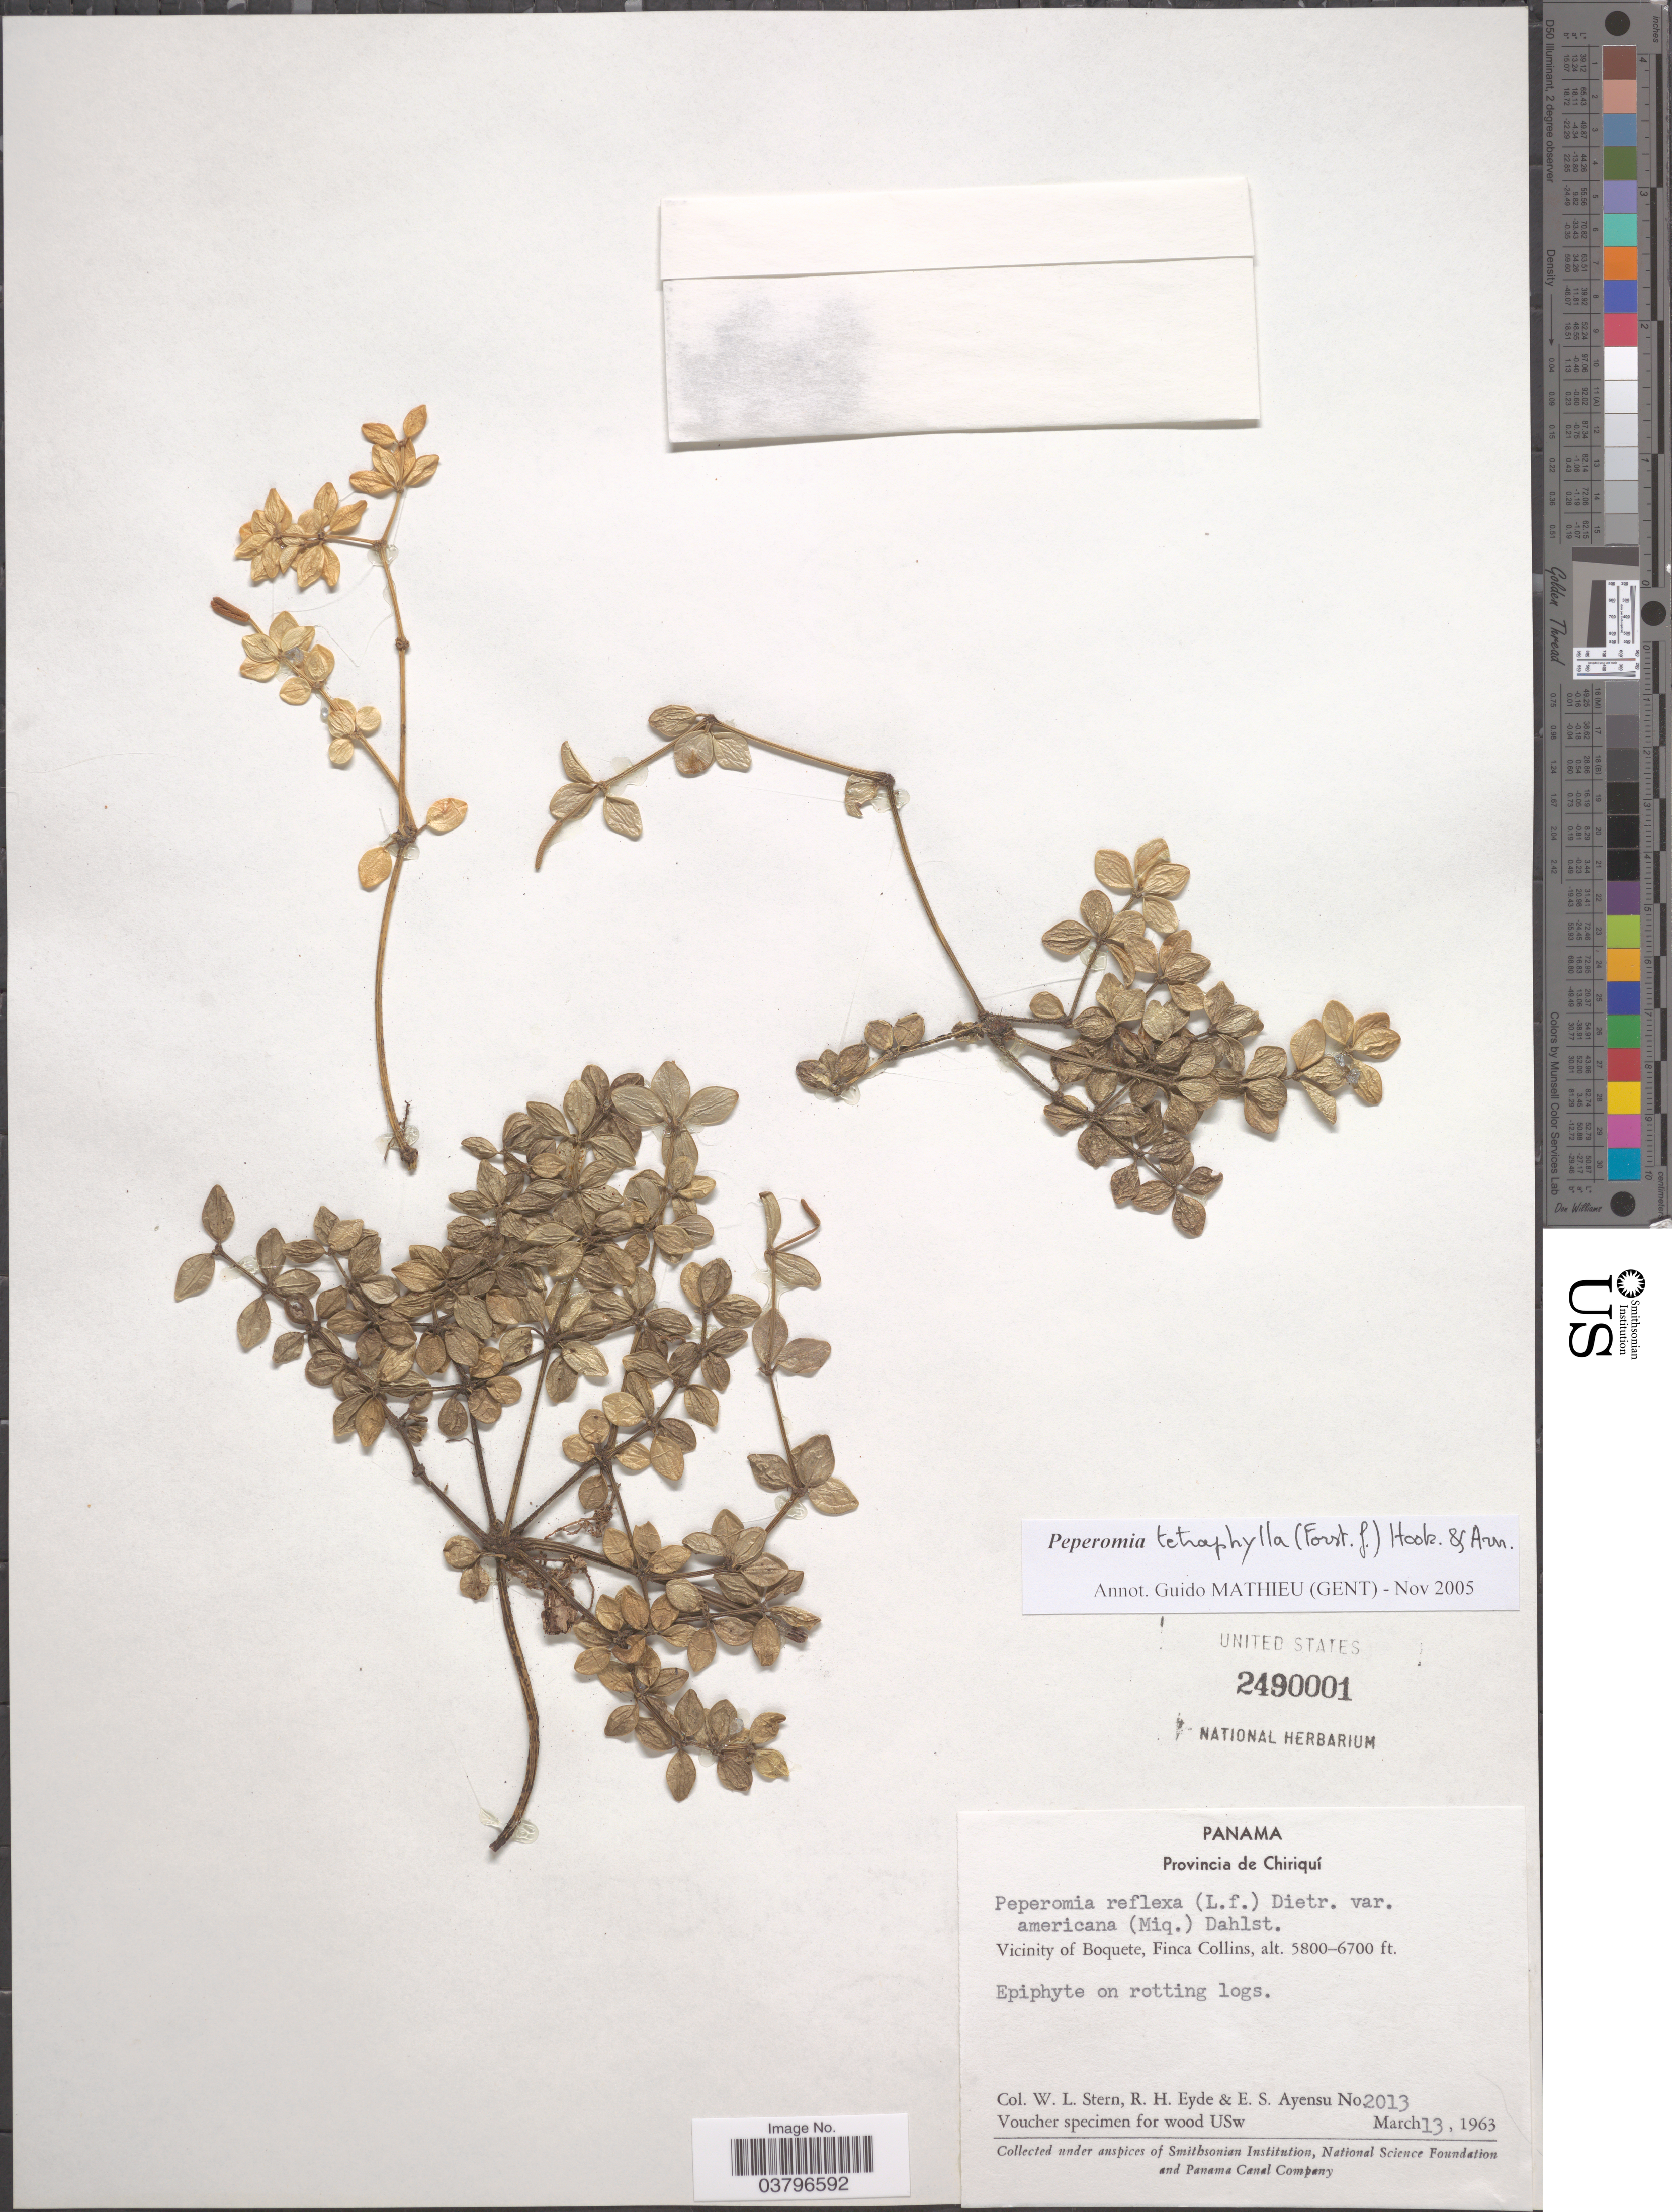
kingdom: Plantae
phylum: Tracheophyta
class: Magnoliopsida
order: Piperales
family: Piperaceae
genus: Peperomia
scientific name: Peperomia tetraphylla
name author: (G. Forst.) Hook. & Arn.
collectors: W. L. Stern, R. H. Eyde & E. S. Ayensu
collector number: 2013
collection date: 1963-03-13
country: Panama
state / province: Chiriqui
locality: Vicinity of Boquete, Finca Collins.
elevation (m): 1768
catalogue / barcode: US 2490001